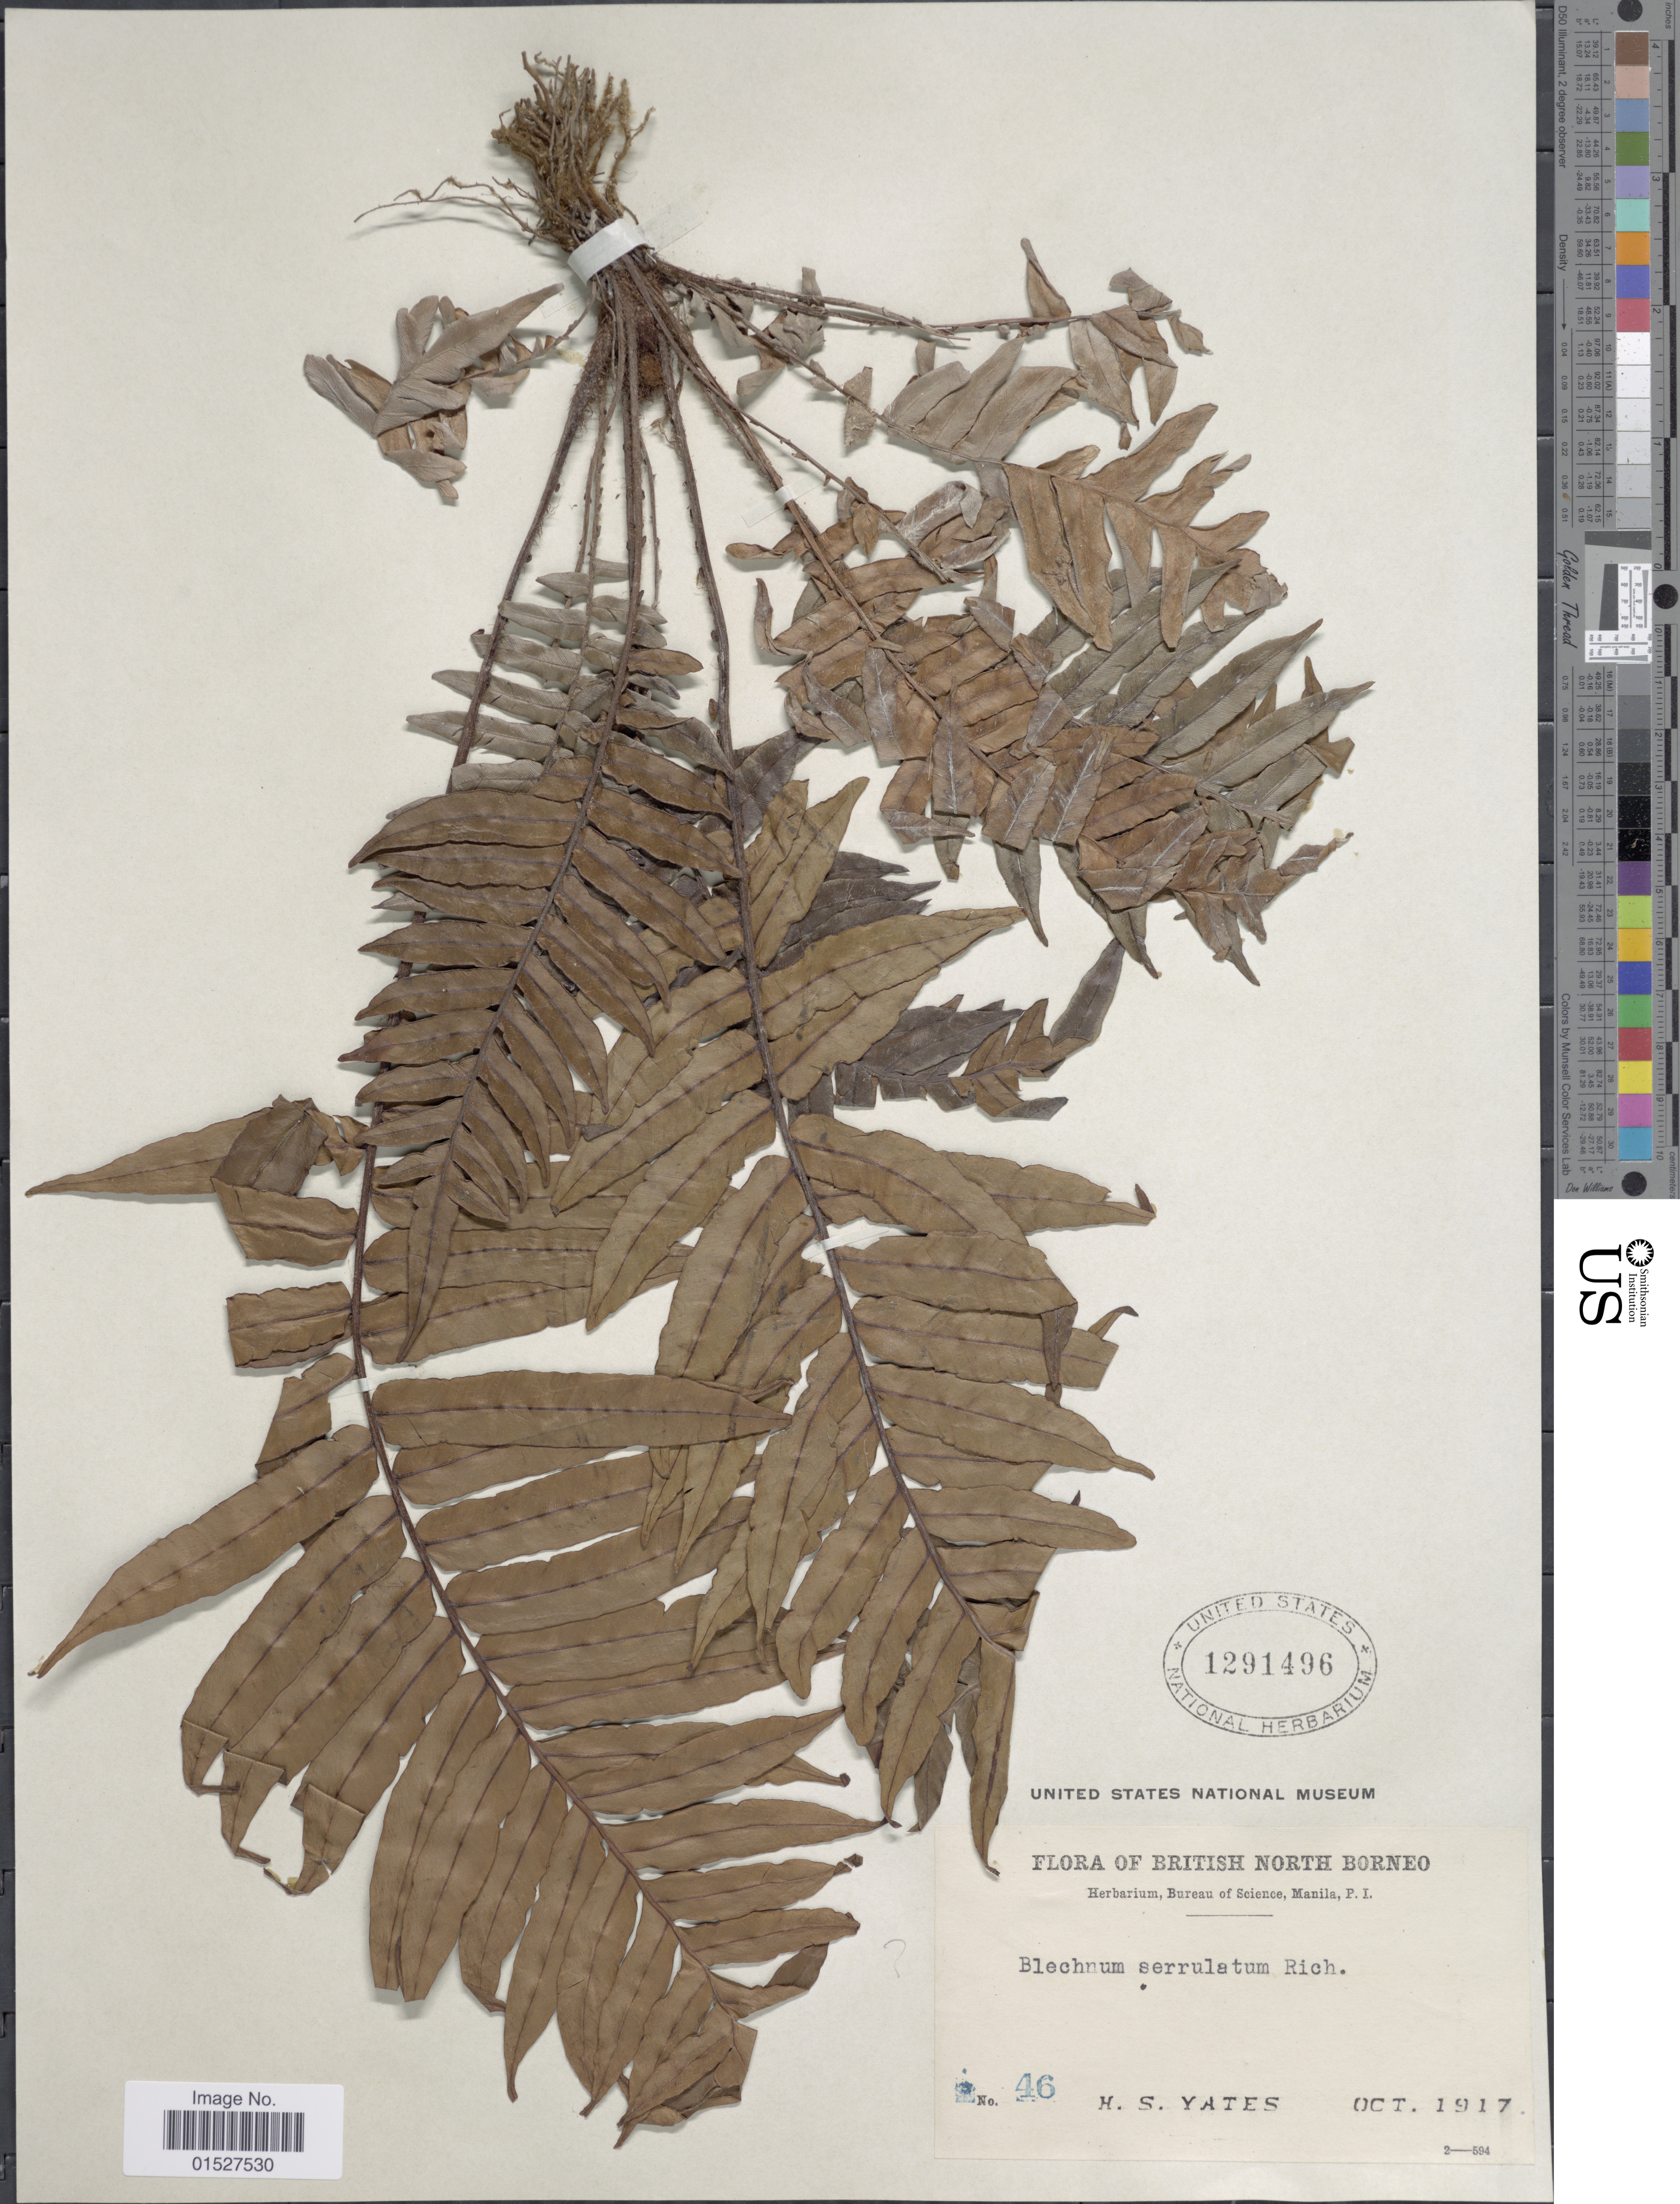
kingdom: Plantae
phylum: Tracheophyta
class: Polypodiopsida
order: Polypodiales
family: Blechnaceae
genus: Blechnum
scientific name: Blechnum indicum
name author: Burm.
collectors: H. S. Yates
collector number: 46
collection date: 1917-10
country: Malaysia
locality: British North Borneo.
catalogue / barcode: US 1291496